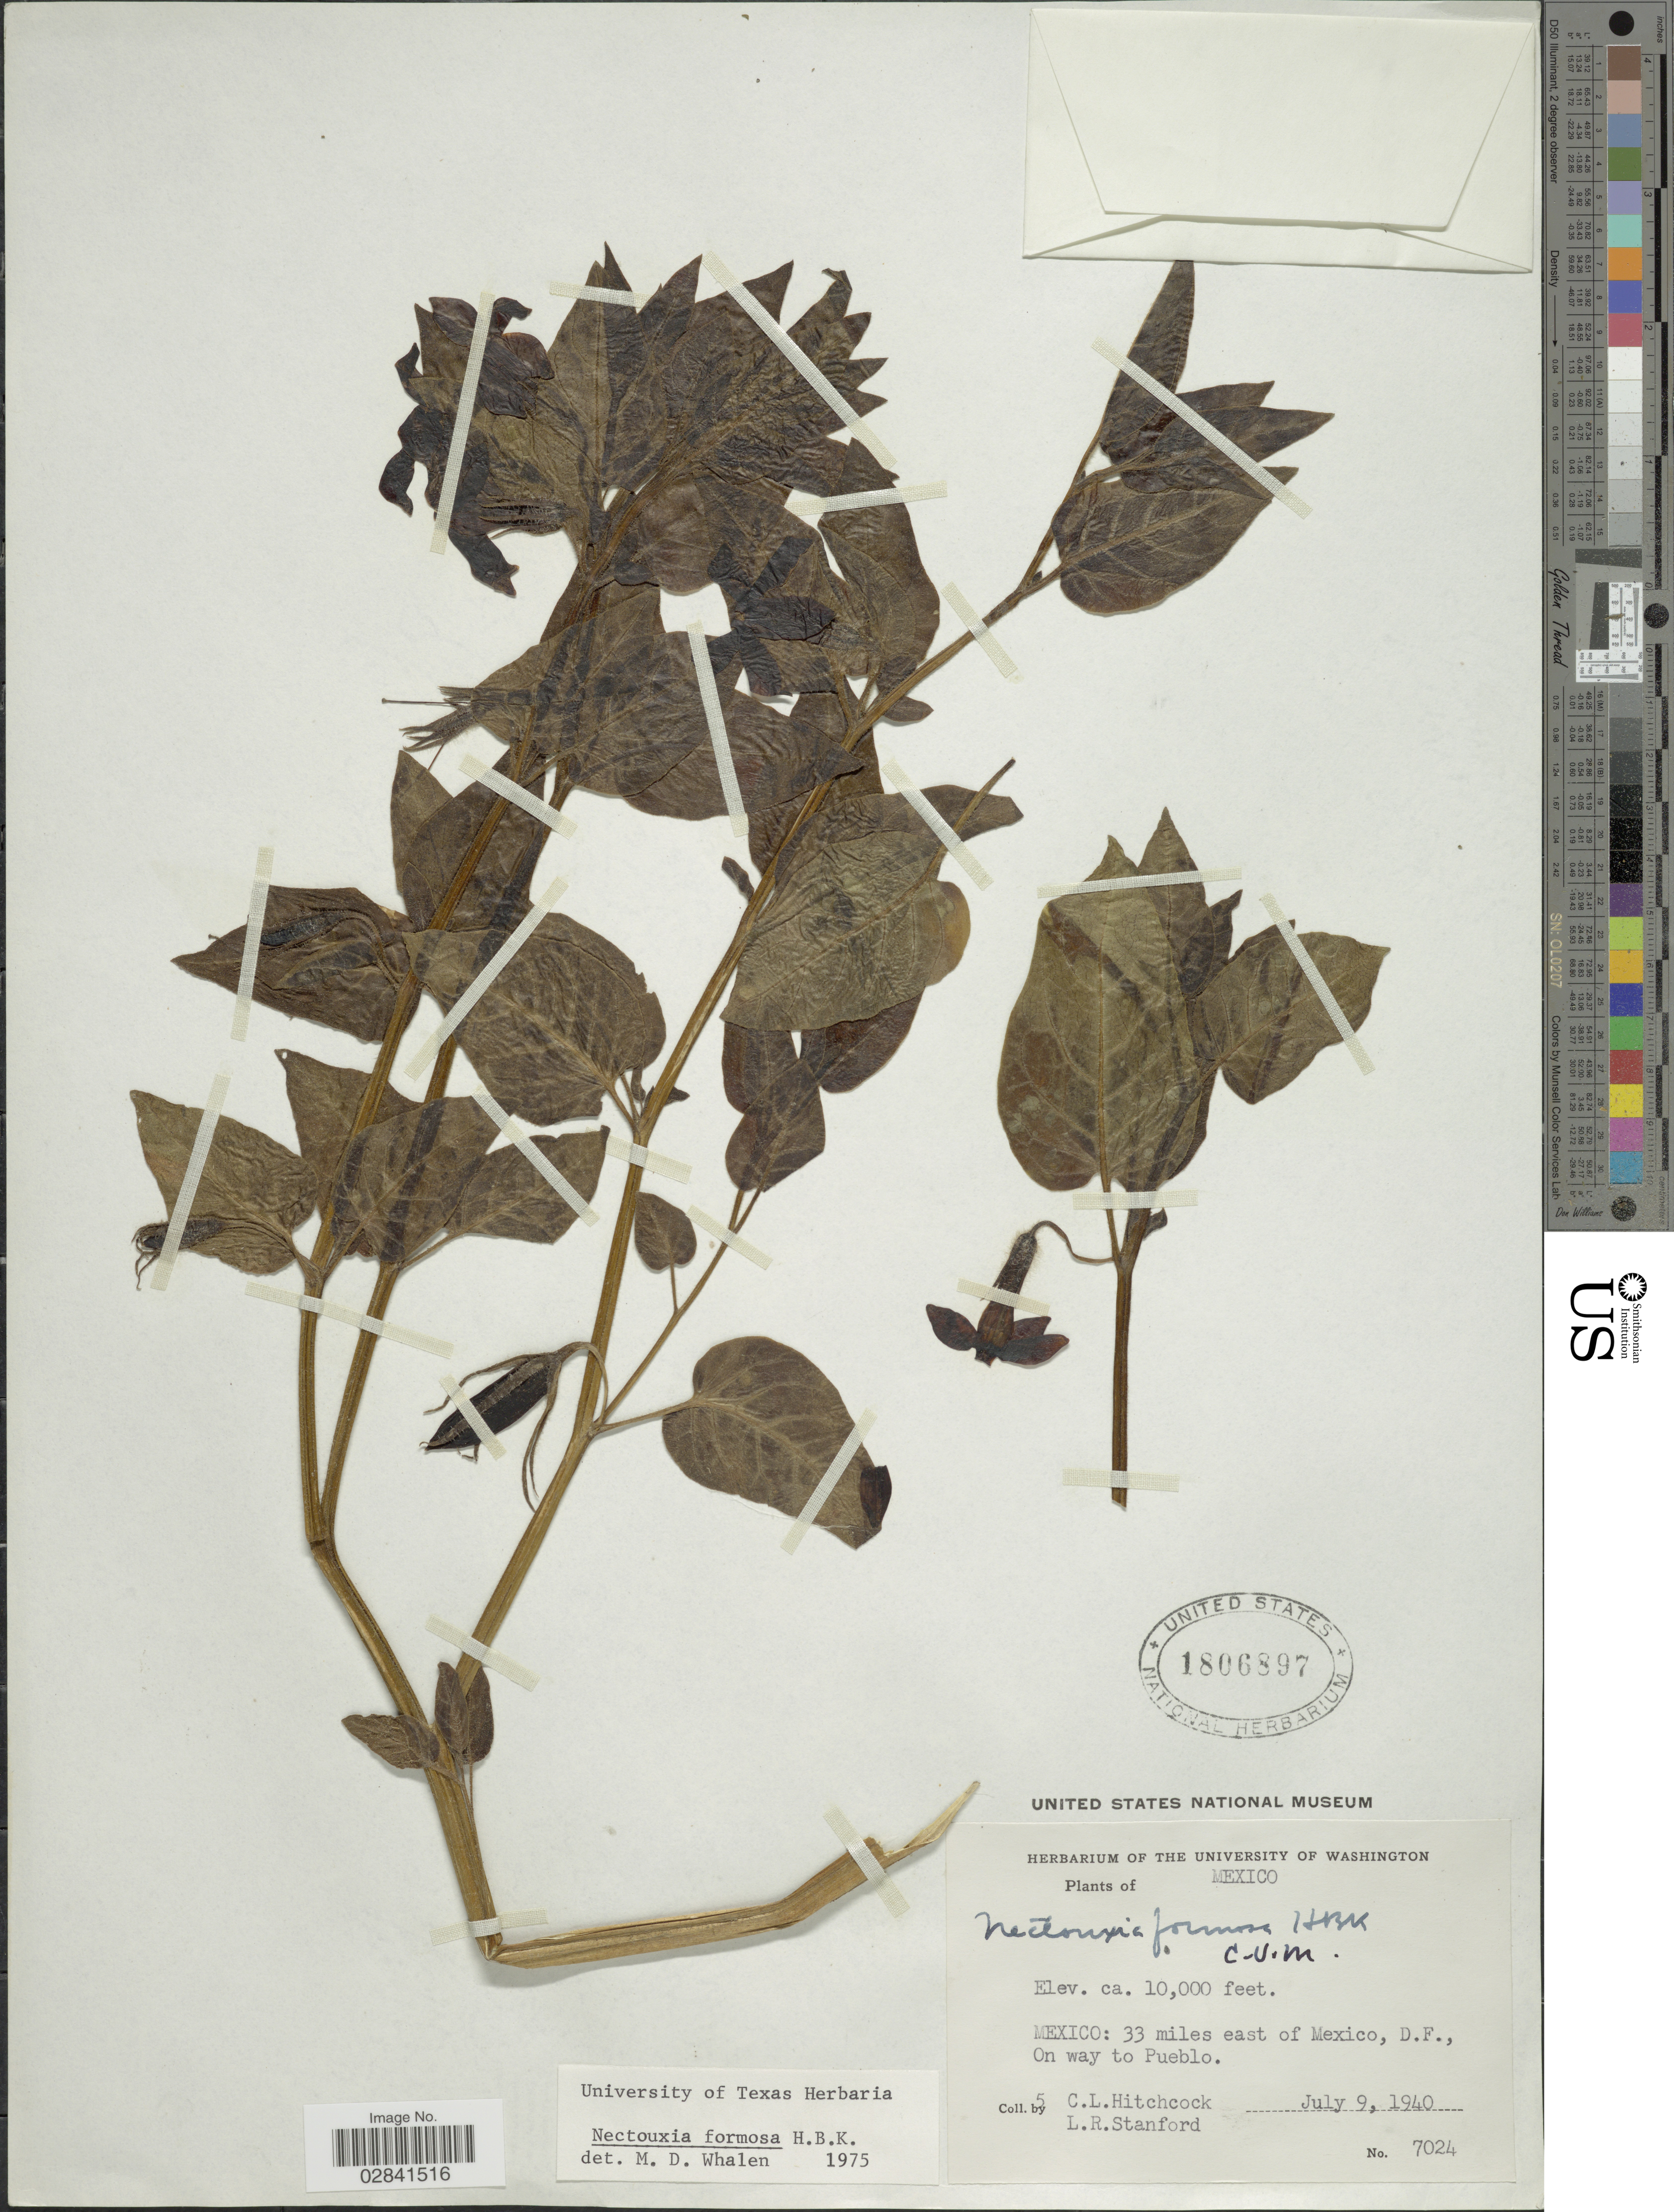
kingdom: Plantae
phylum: Tracheophyta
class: Magnoliopsida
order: Solanales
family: Solanaceae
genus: Nectouxia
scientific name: Nectouxia formosa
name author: Kunth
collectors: C. L. Hitchcock & L. R. Stanford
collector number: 7024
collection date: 1940-07-09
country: Mexico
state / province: Distrito Federal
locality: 33 miles east of Mexico, D.F., On way to Pueblo.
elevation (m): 3048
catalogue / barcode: US 1806897